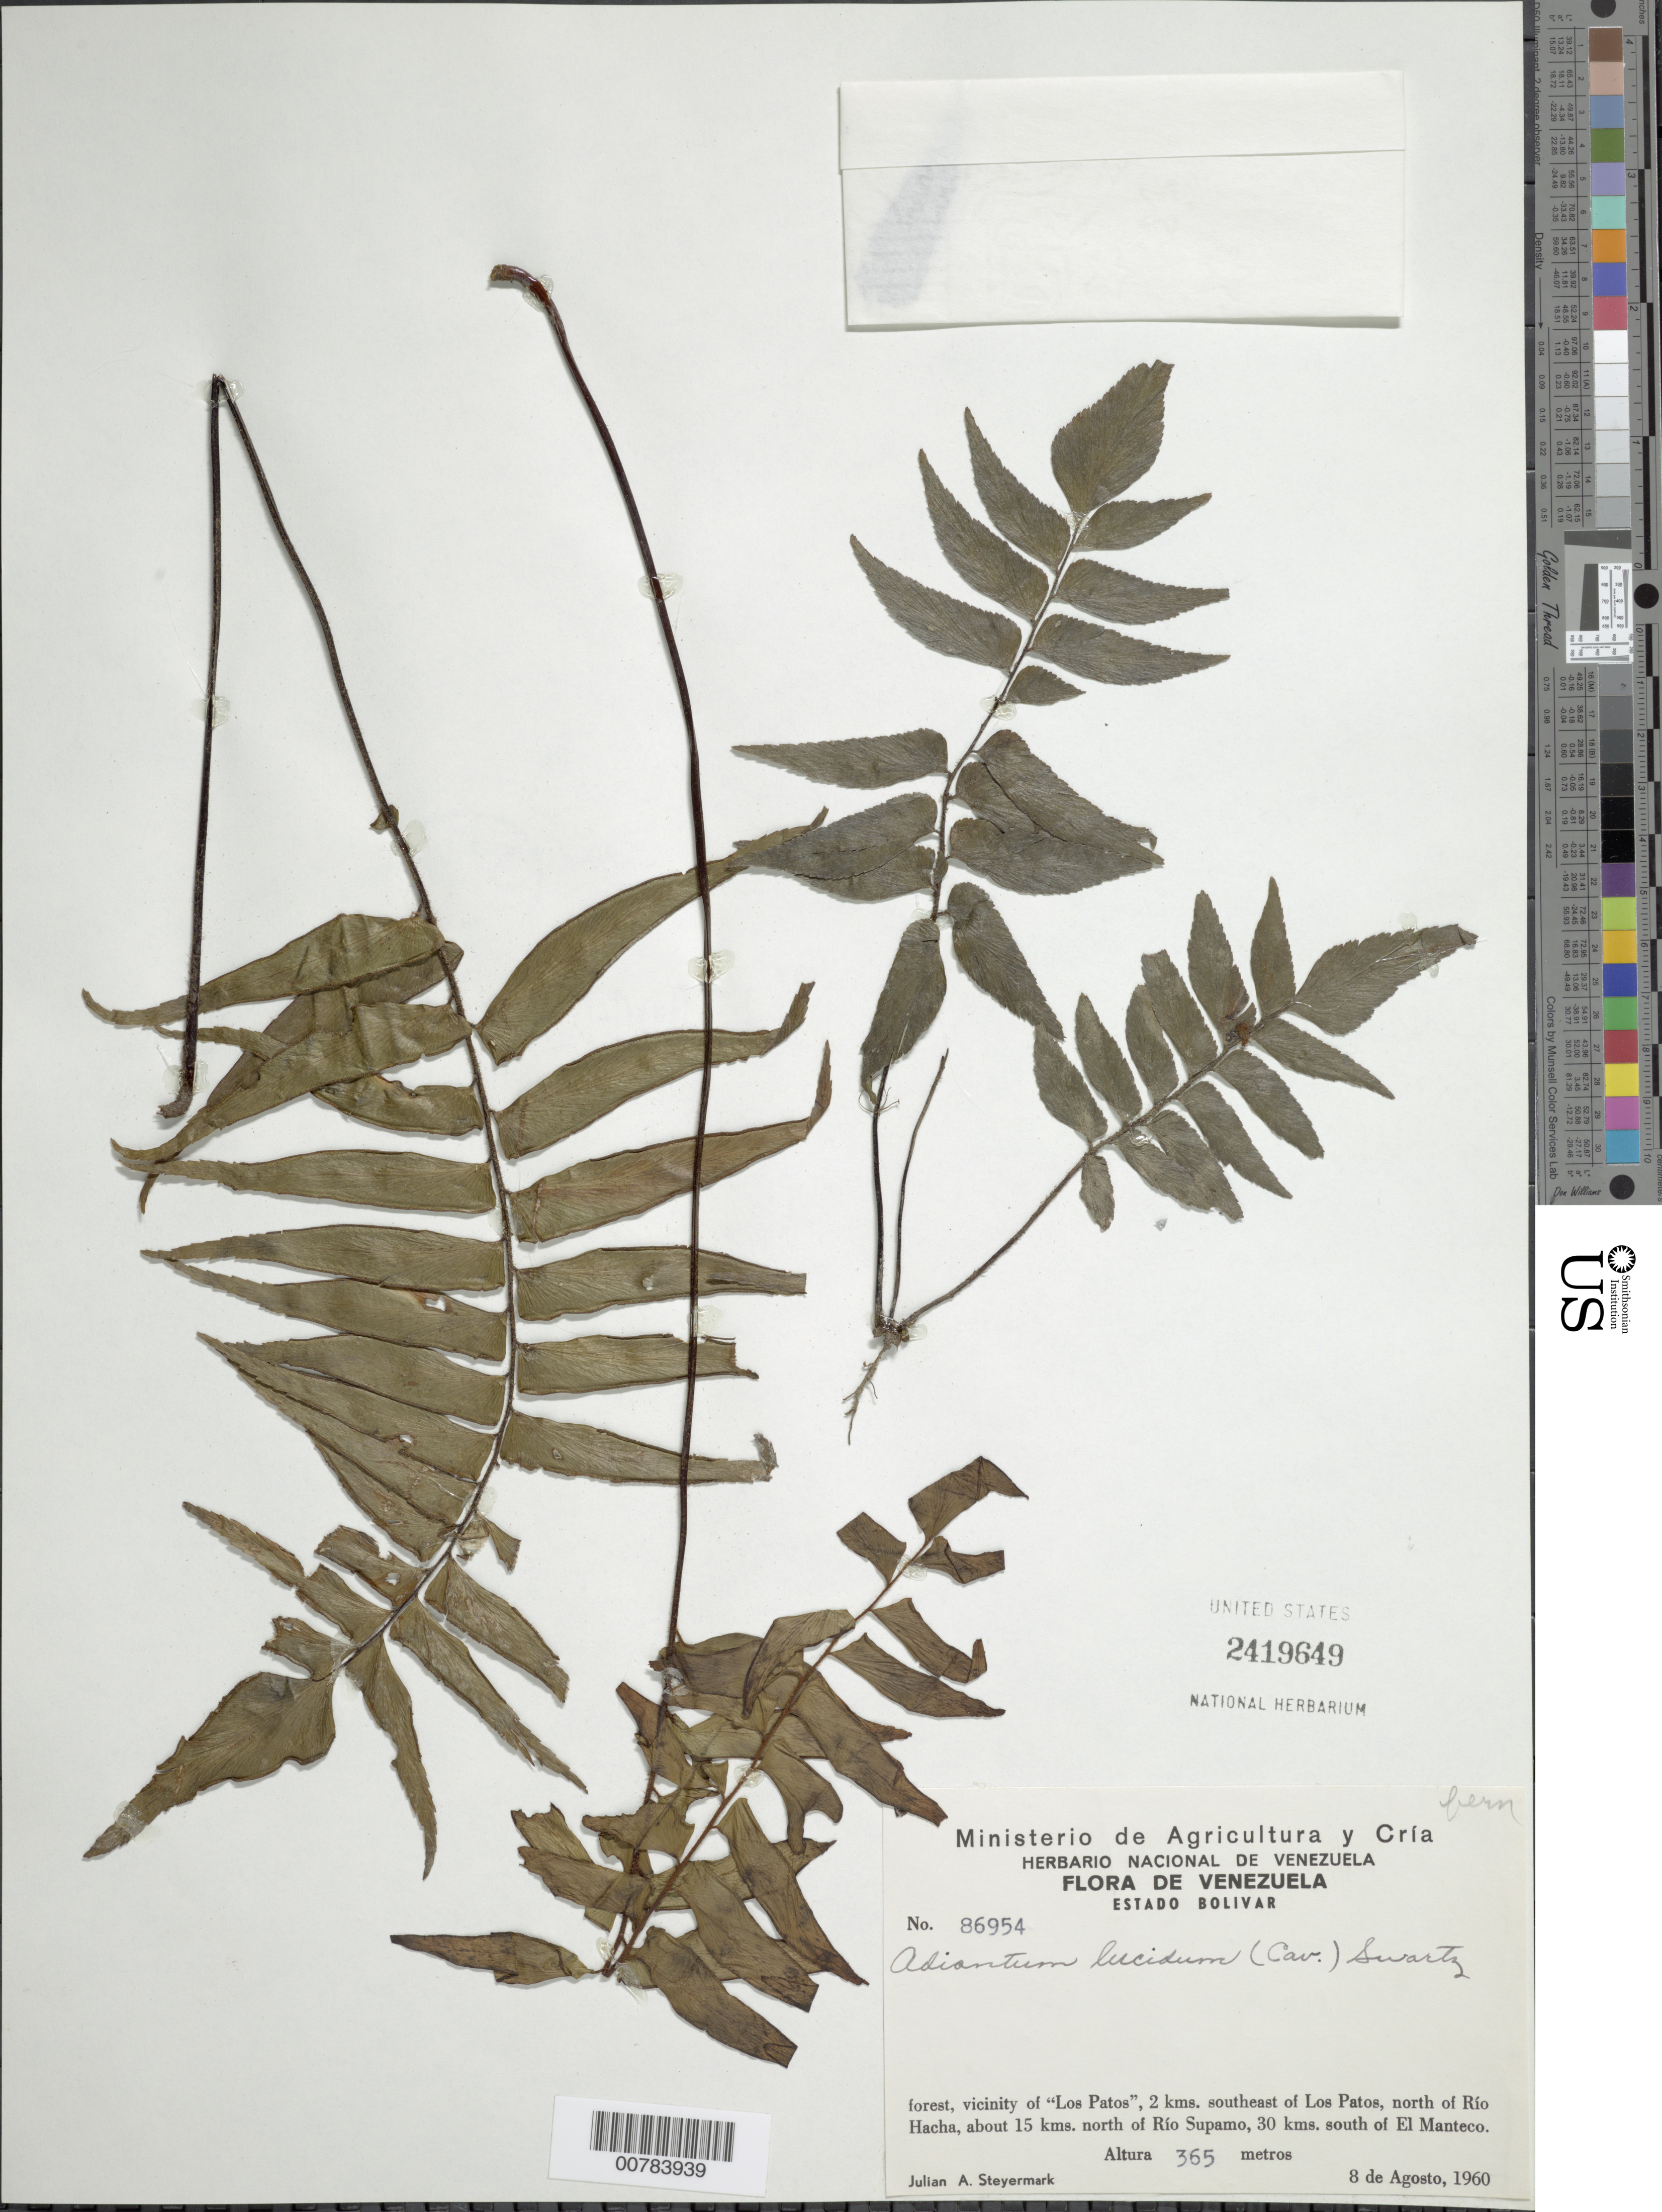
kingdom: Plantae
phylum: Tracheophyta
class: Polypodiopsida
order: Polypodiales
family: Pteridaceae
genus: Adiantum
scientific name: Adiantum lucidum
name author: (Cav.) Sw.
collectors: J. Steyermark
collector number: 86954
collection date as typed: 8-Aug-60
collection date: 1960-08-08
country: Venezuela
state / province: Bolívar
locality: Los Patos, 2 km SE of, N of Río Hacha, 15 km N of Río Supamo, 30 km south of El Manteco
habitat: Forest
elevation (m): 365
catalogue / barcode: US 2419649